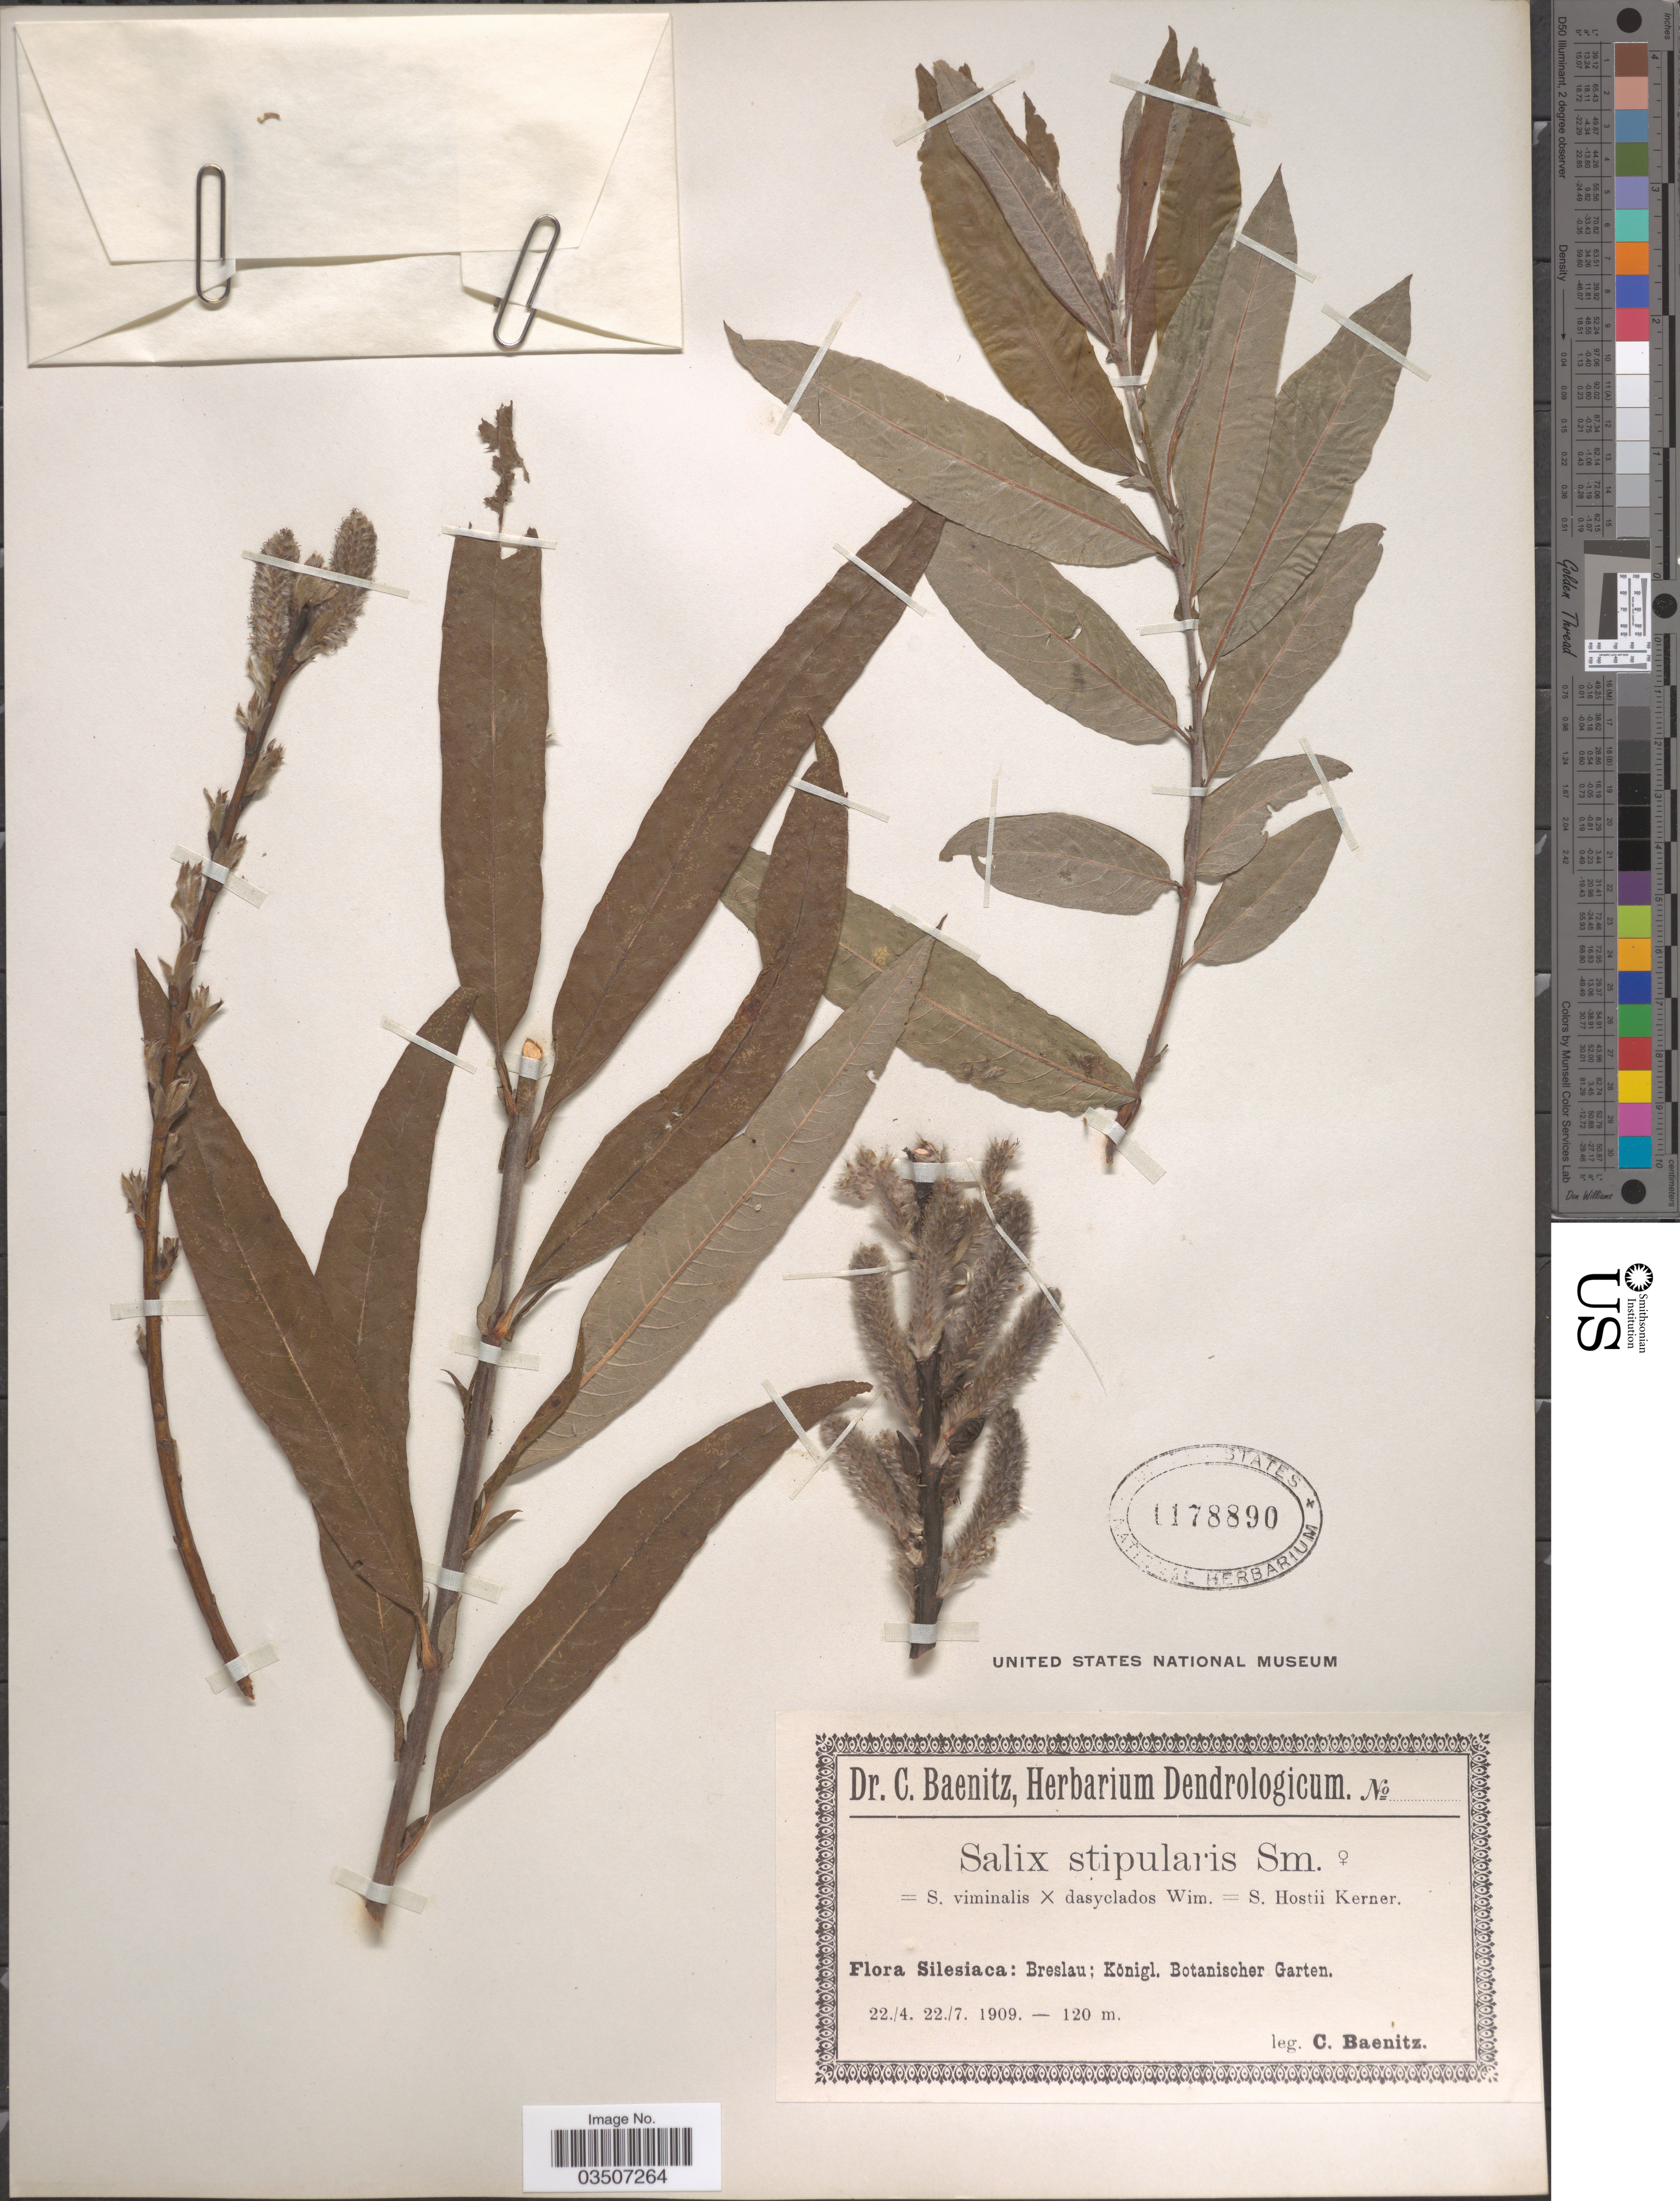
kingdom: Plantae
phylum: Tracheophyta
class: Magnoliopsida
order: Malpighiales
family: Salicaceae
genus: Salix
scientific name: Salix stipularis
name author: Sm.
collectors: C. G. Baenitz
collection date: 1909-04-22/1909-07-22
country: Poland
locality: Silesiaca: Breslau; Kónigl. Botanischer Garten.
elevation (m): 120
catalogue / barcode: US 1178890